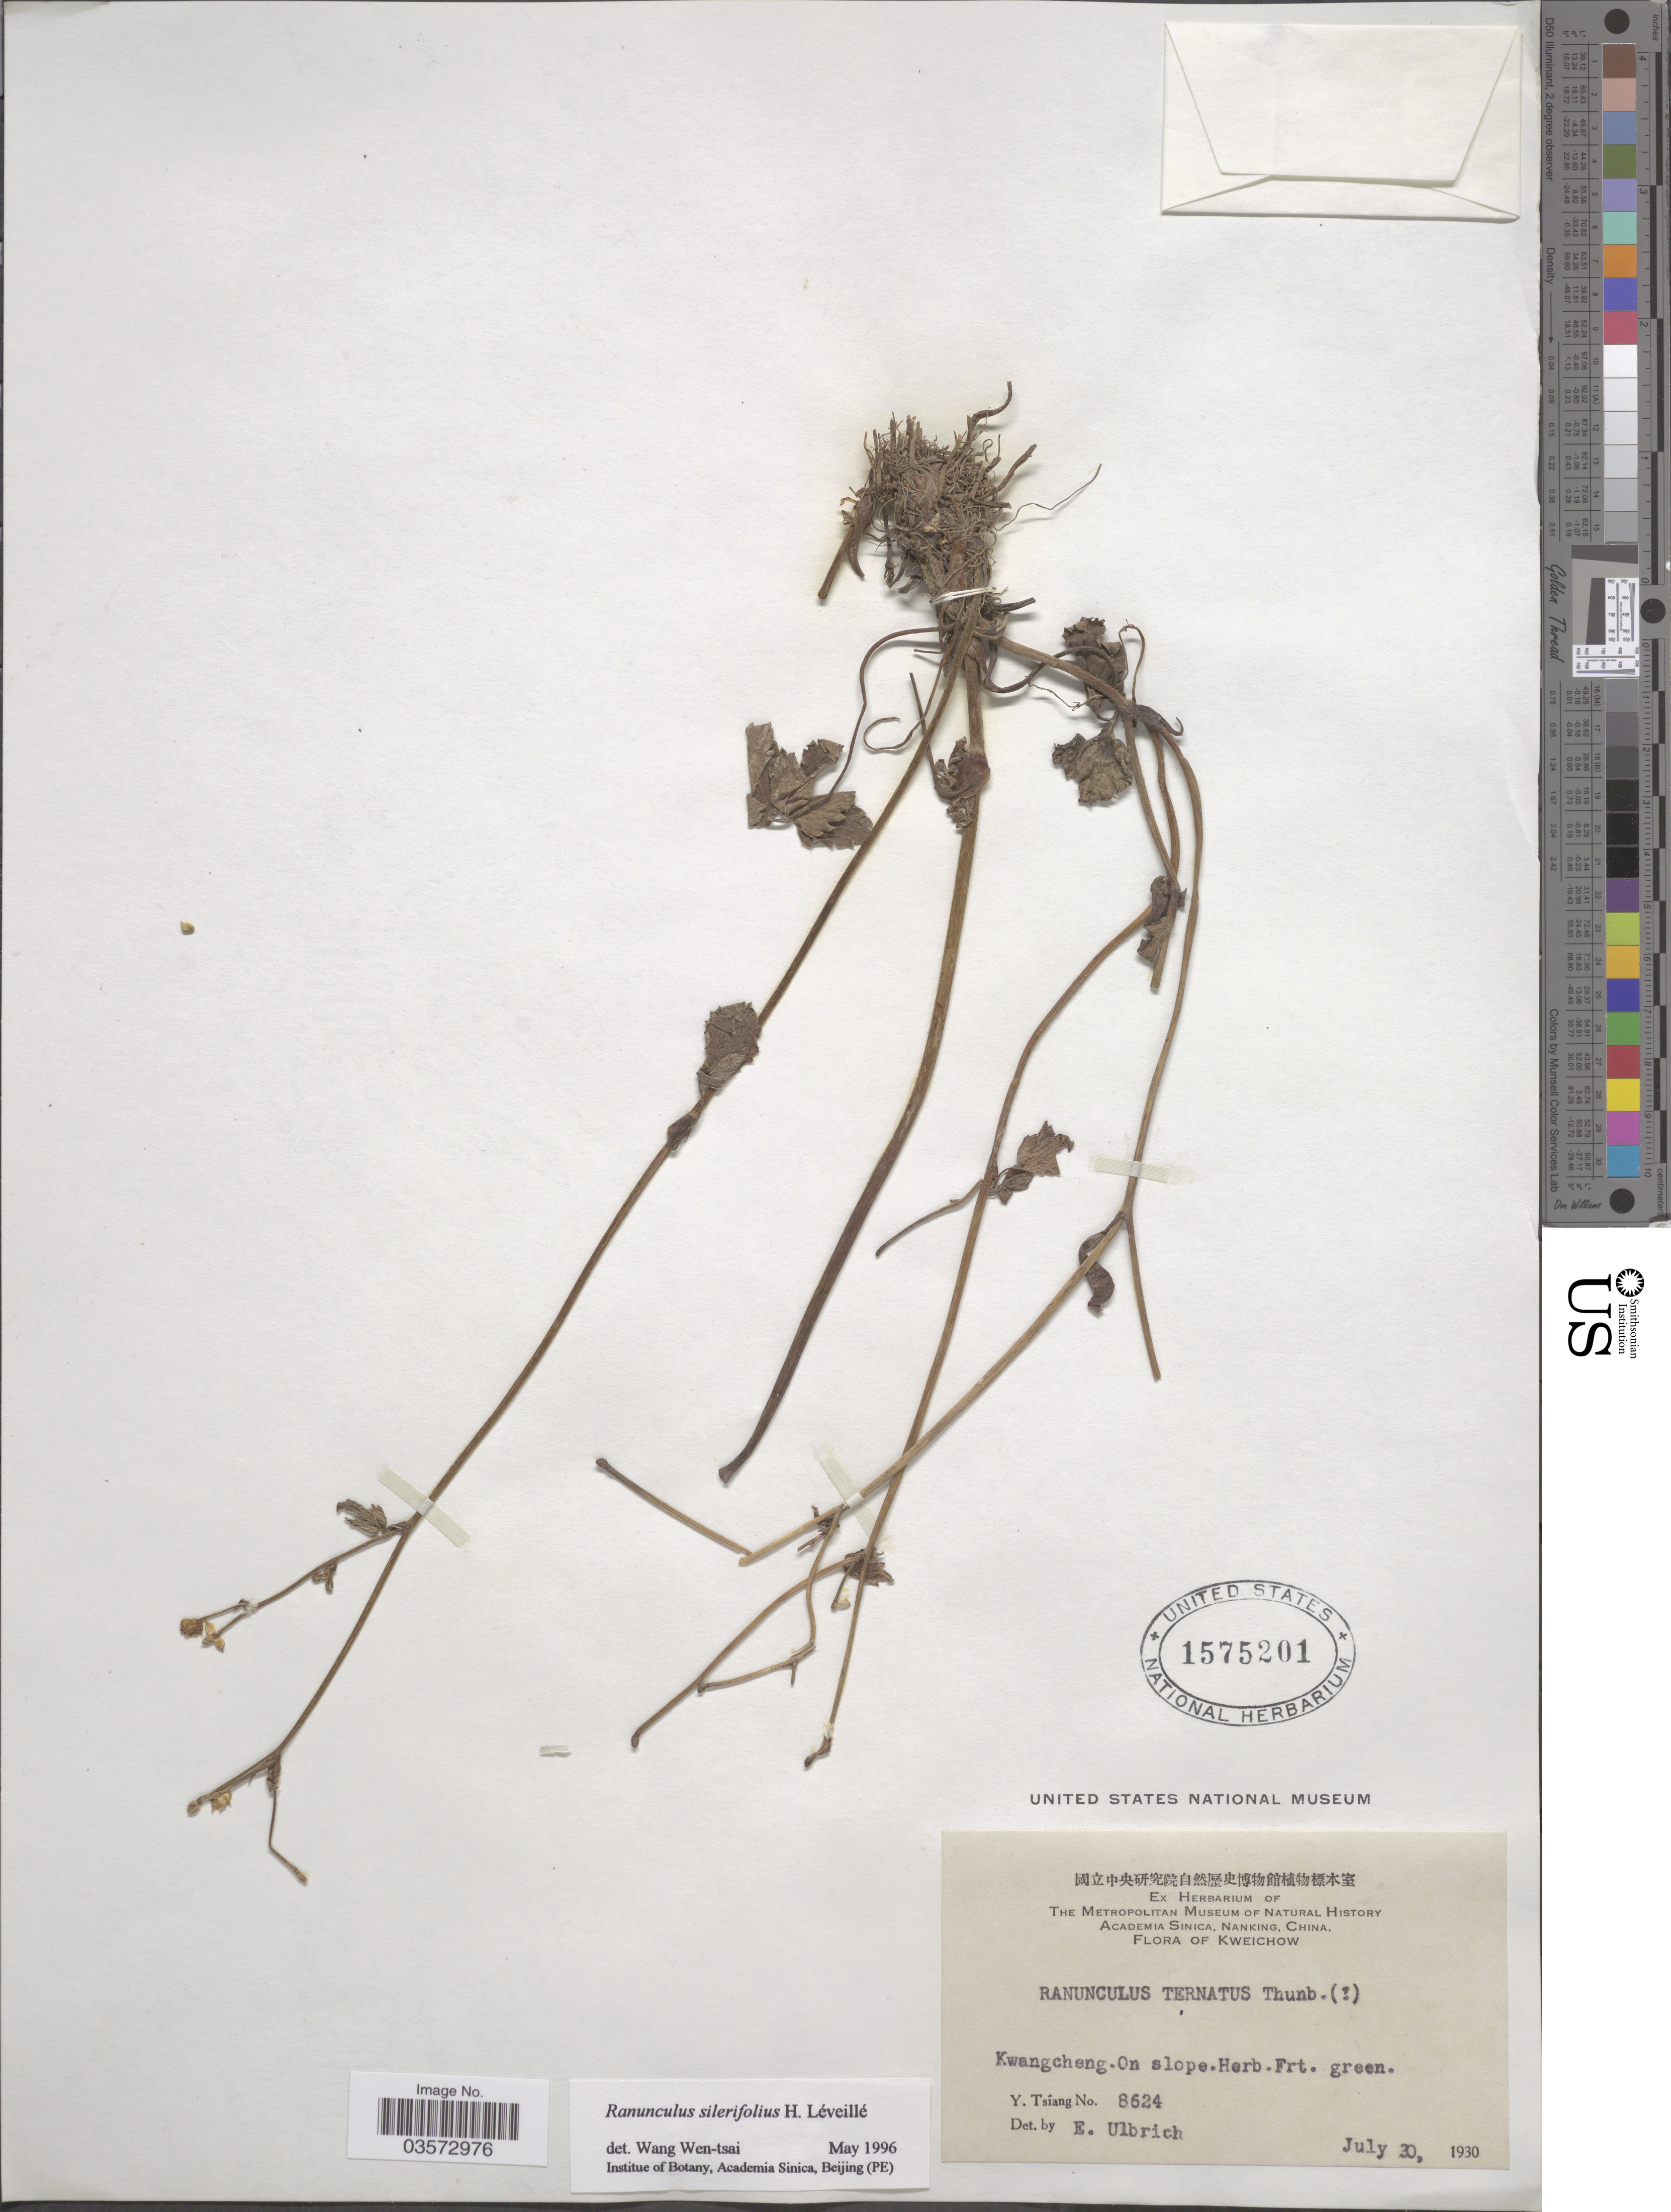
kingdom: Plantae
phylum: Tracheophyta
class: Magnoliopsida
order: Ranunculales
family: Ranunculaceae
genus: Ranunculus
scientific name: Ranunculus silerifolius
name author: H. Lév.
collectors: Y. Tsiang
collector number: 8624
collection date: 1930-07-30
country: China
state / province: Guizhou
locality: Kweichow. Kwangcheng.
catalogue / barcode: US 1575201